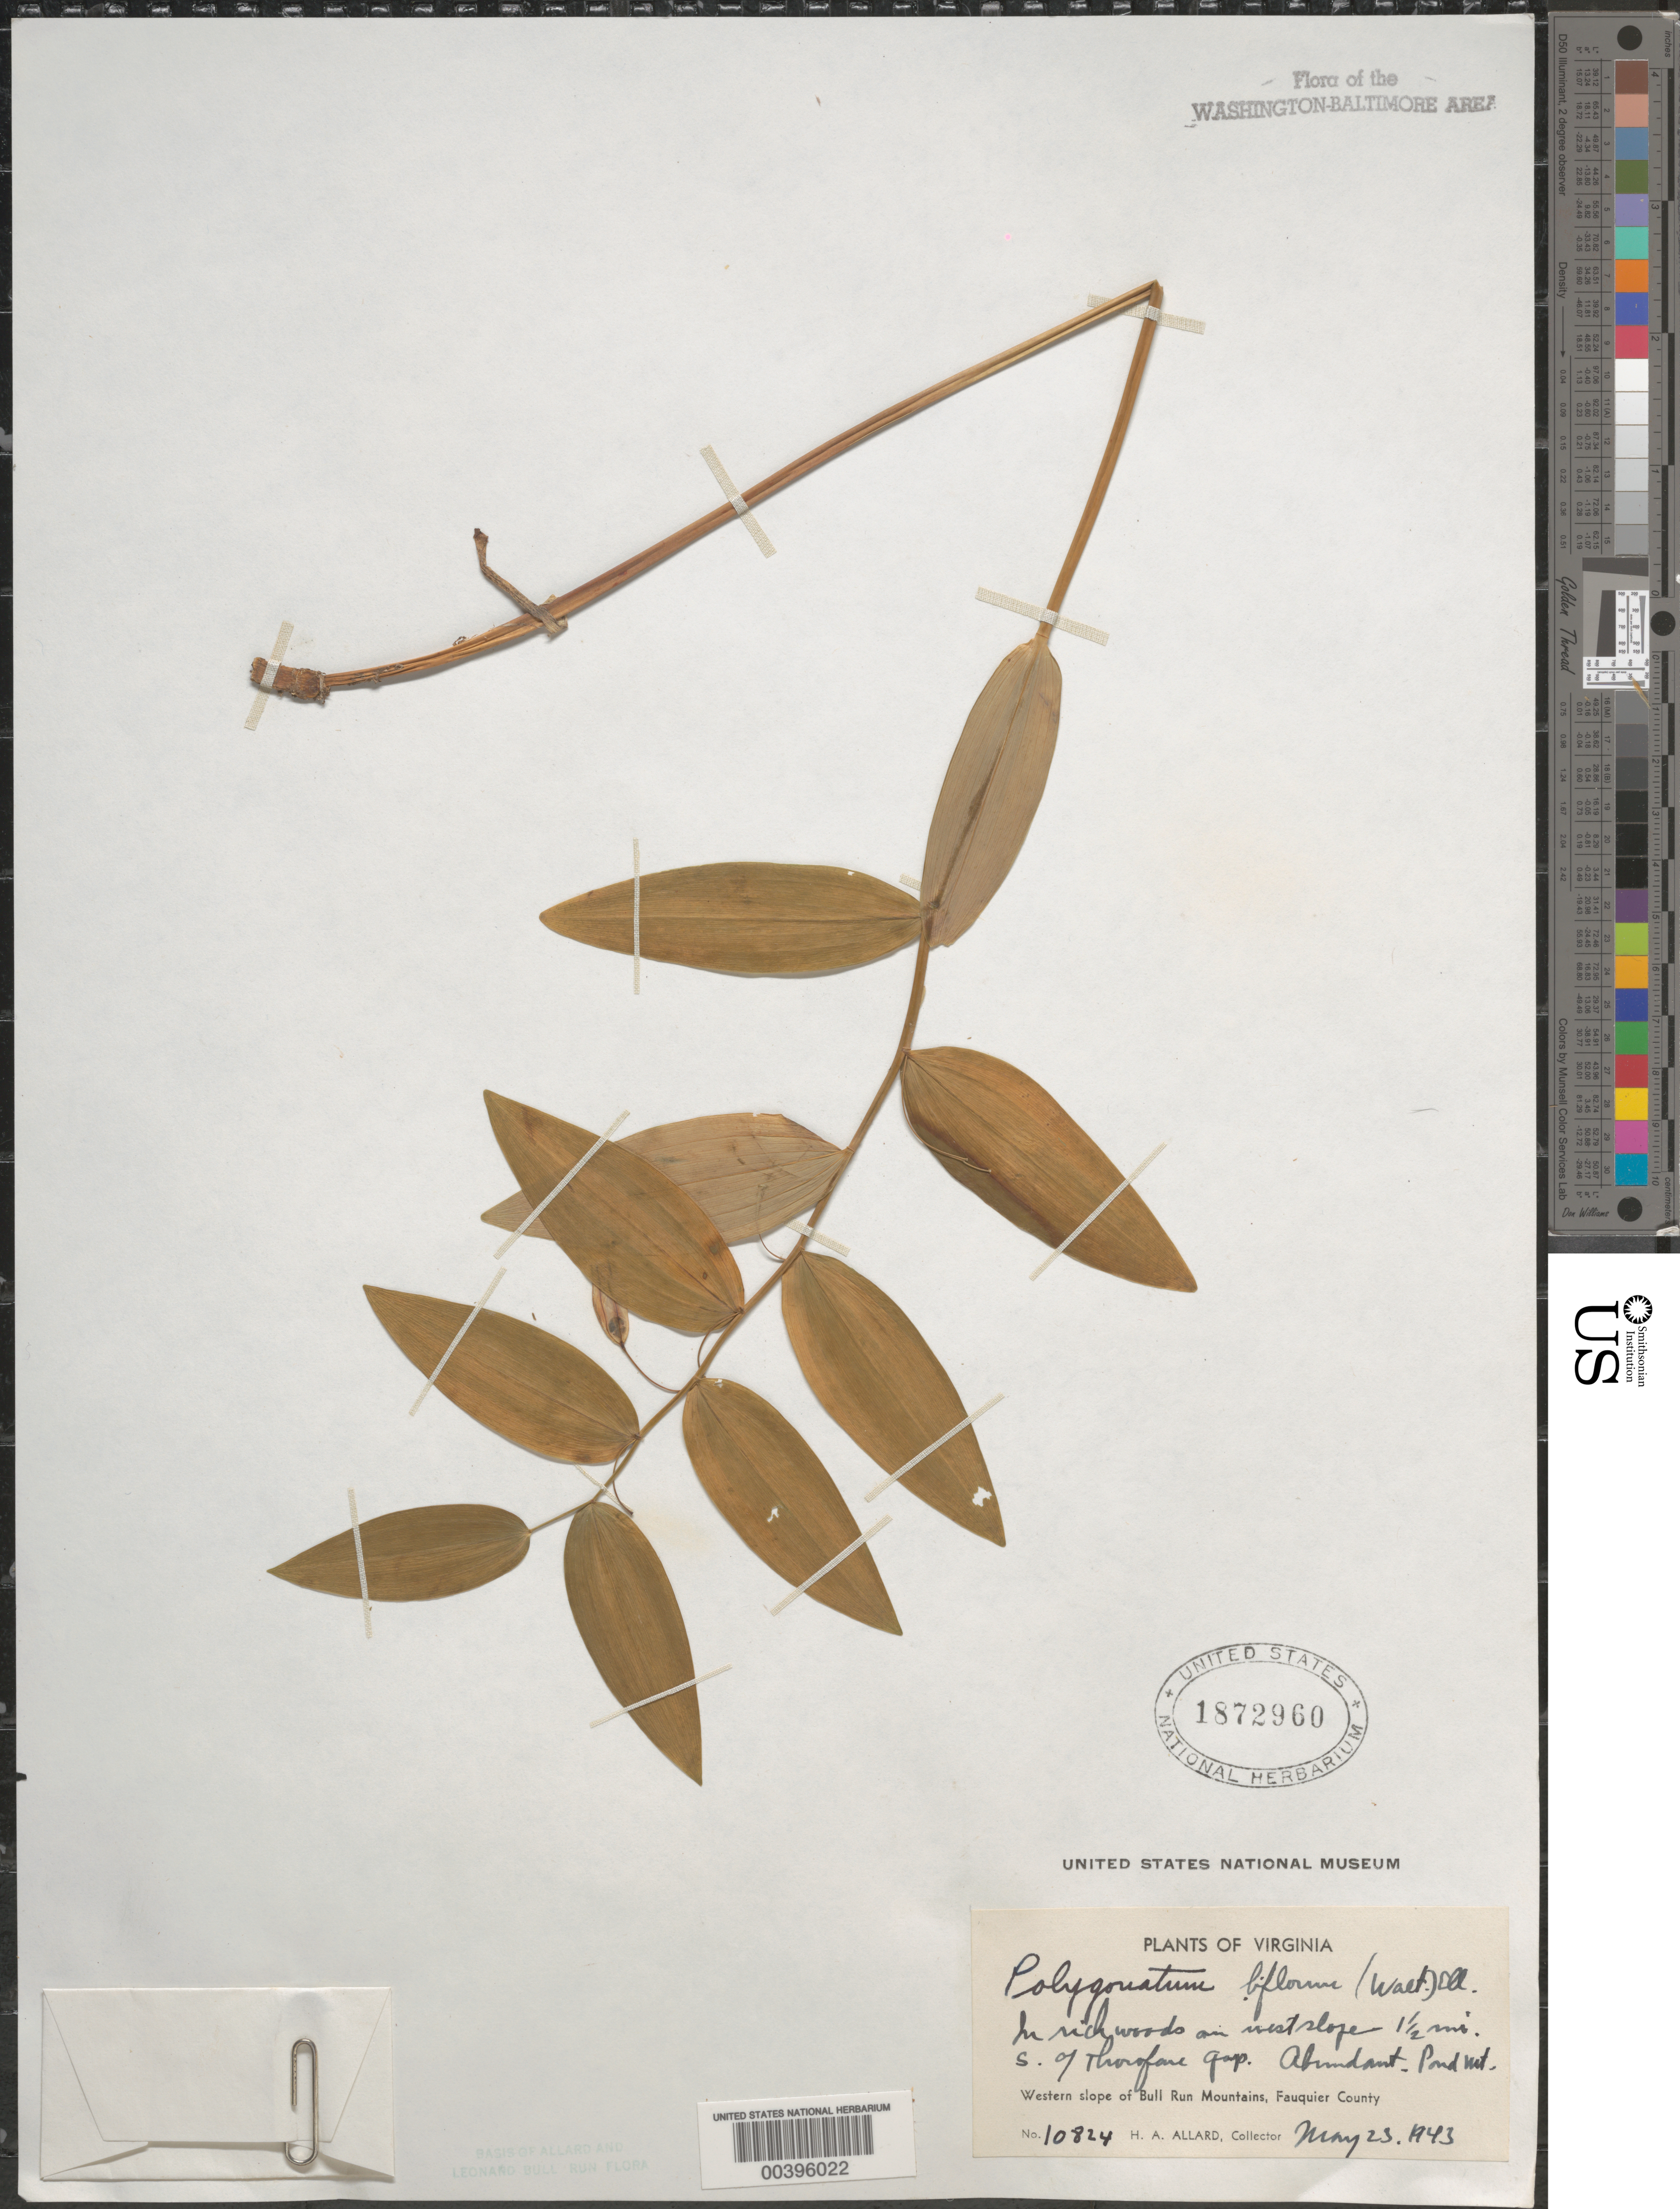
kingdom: Plantae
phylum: Tracheophyta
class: Liliopsida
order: Asparagales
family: Asparagaceae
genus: Polygonatum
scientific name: Polygonatum biflorum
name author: (Walter) Elliott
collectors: H. A. Allard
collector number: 10824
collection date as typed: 23 May 1943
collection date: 1943-05-23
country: United States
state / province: Virginia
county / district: Fauquier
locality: South of Thorofare Gap, Pond Mountain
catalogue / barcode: US 1872960